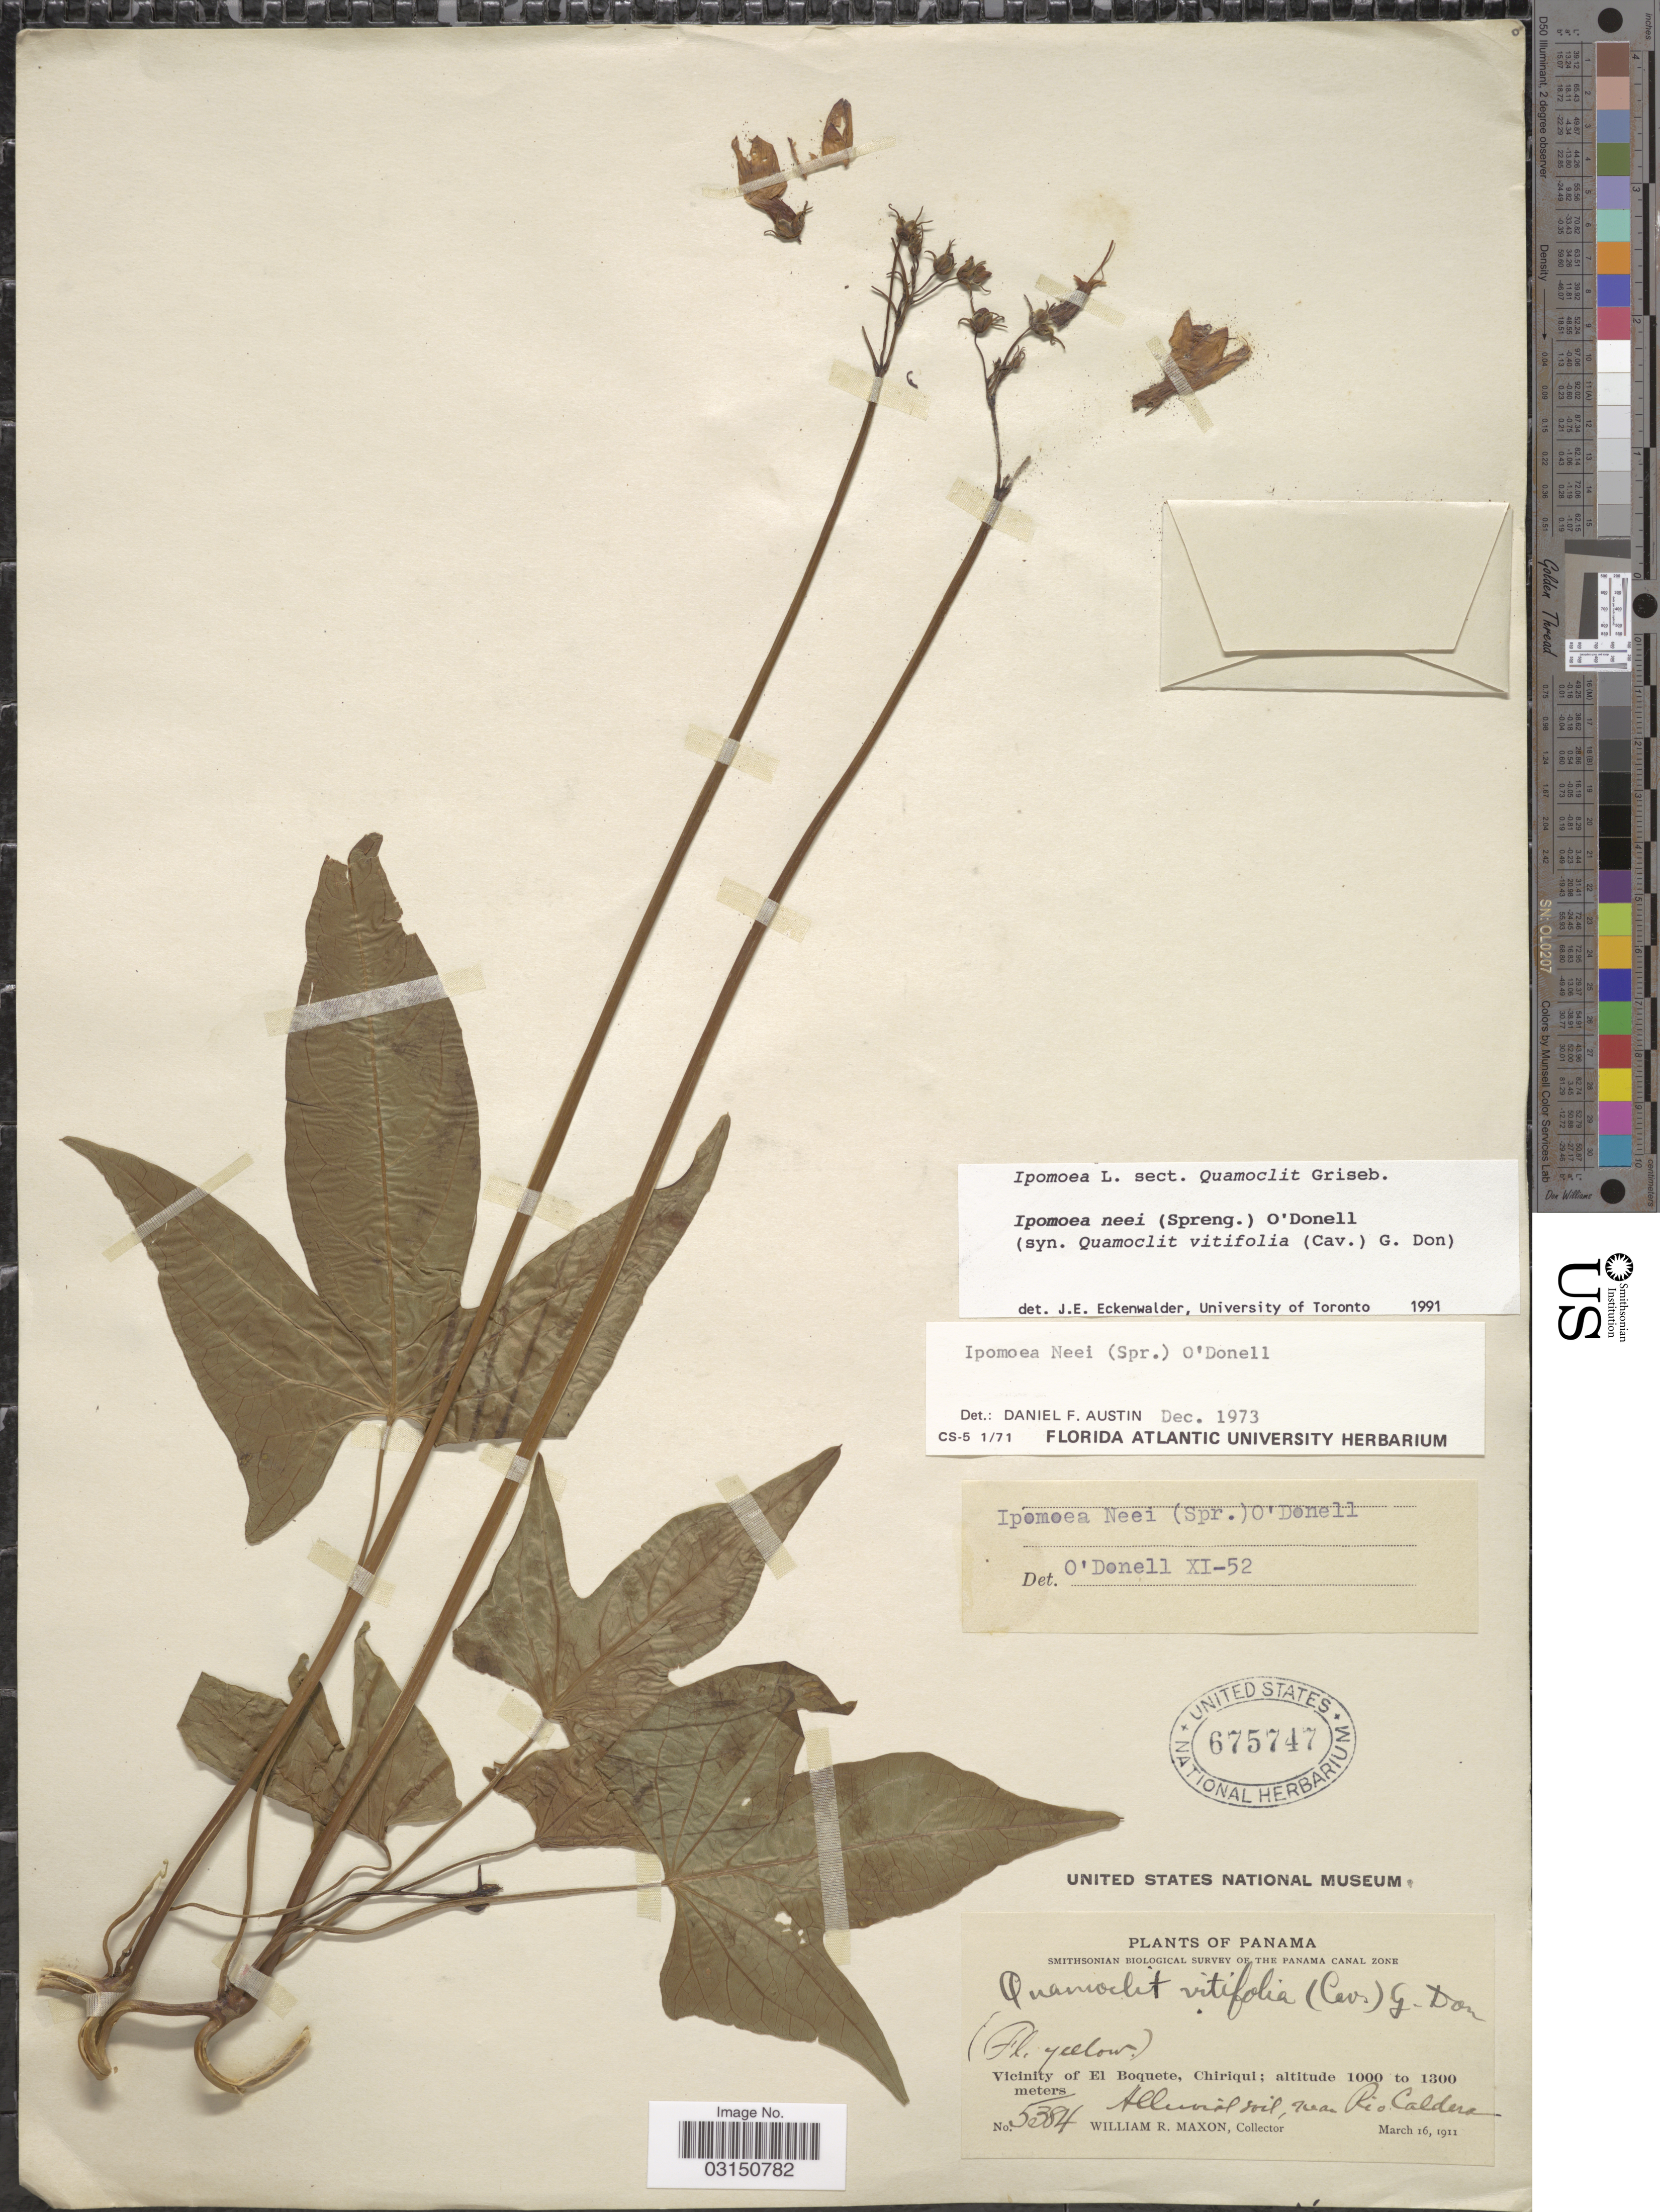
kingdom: Plantae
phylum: Tracheophyta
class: Magnoliopsida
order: Solanales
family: Convolvulaceae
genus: Ipomoea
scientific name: Ipomoea neei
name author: (Spreng.) O'Donell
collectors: W. R. Maxon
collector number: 5384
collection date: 1911-03-16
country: Panama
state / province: Chiriqui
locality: Vicinity of El Boquete.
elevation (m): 1000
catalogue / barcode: US 675747